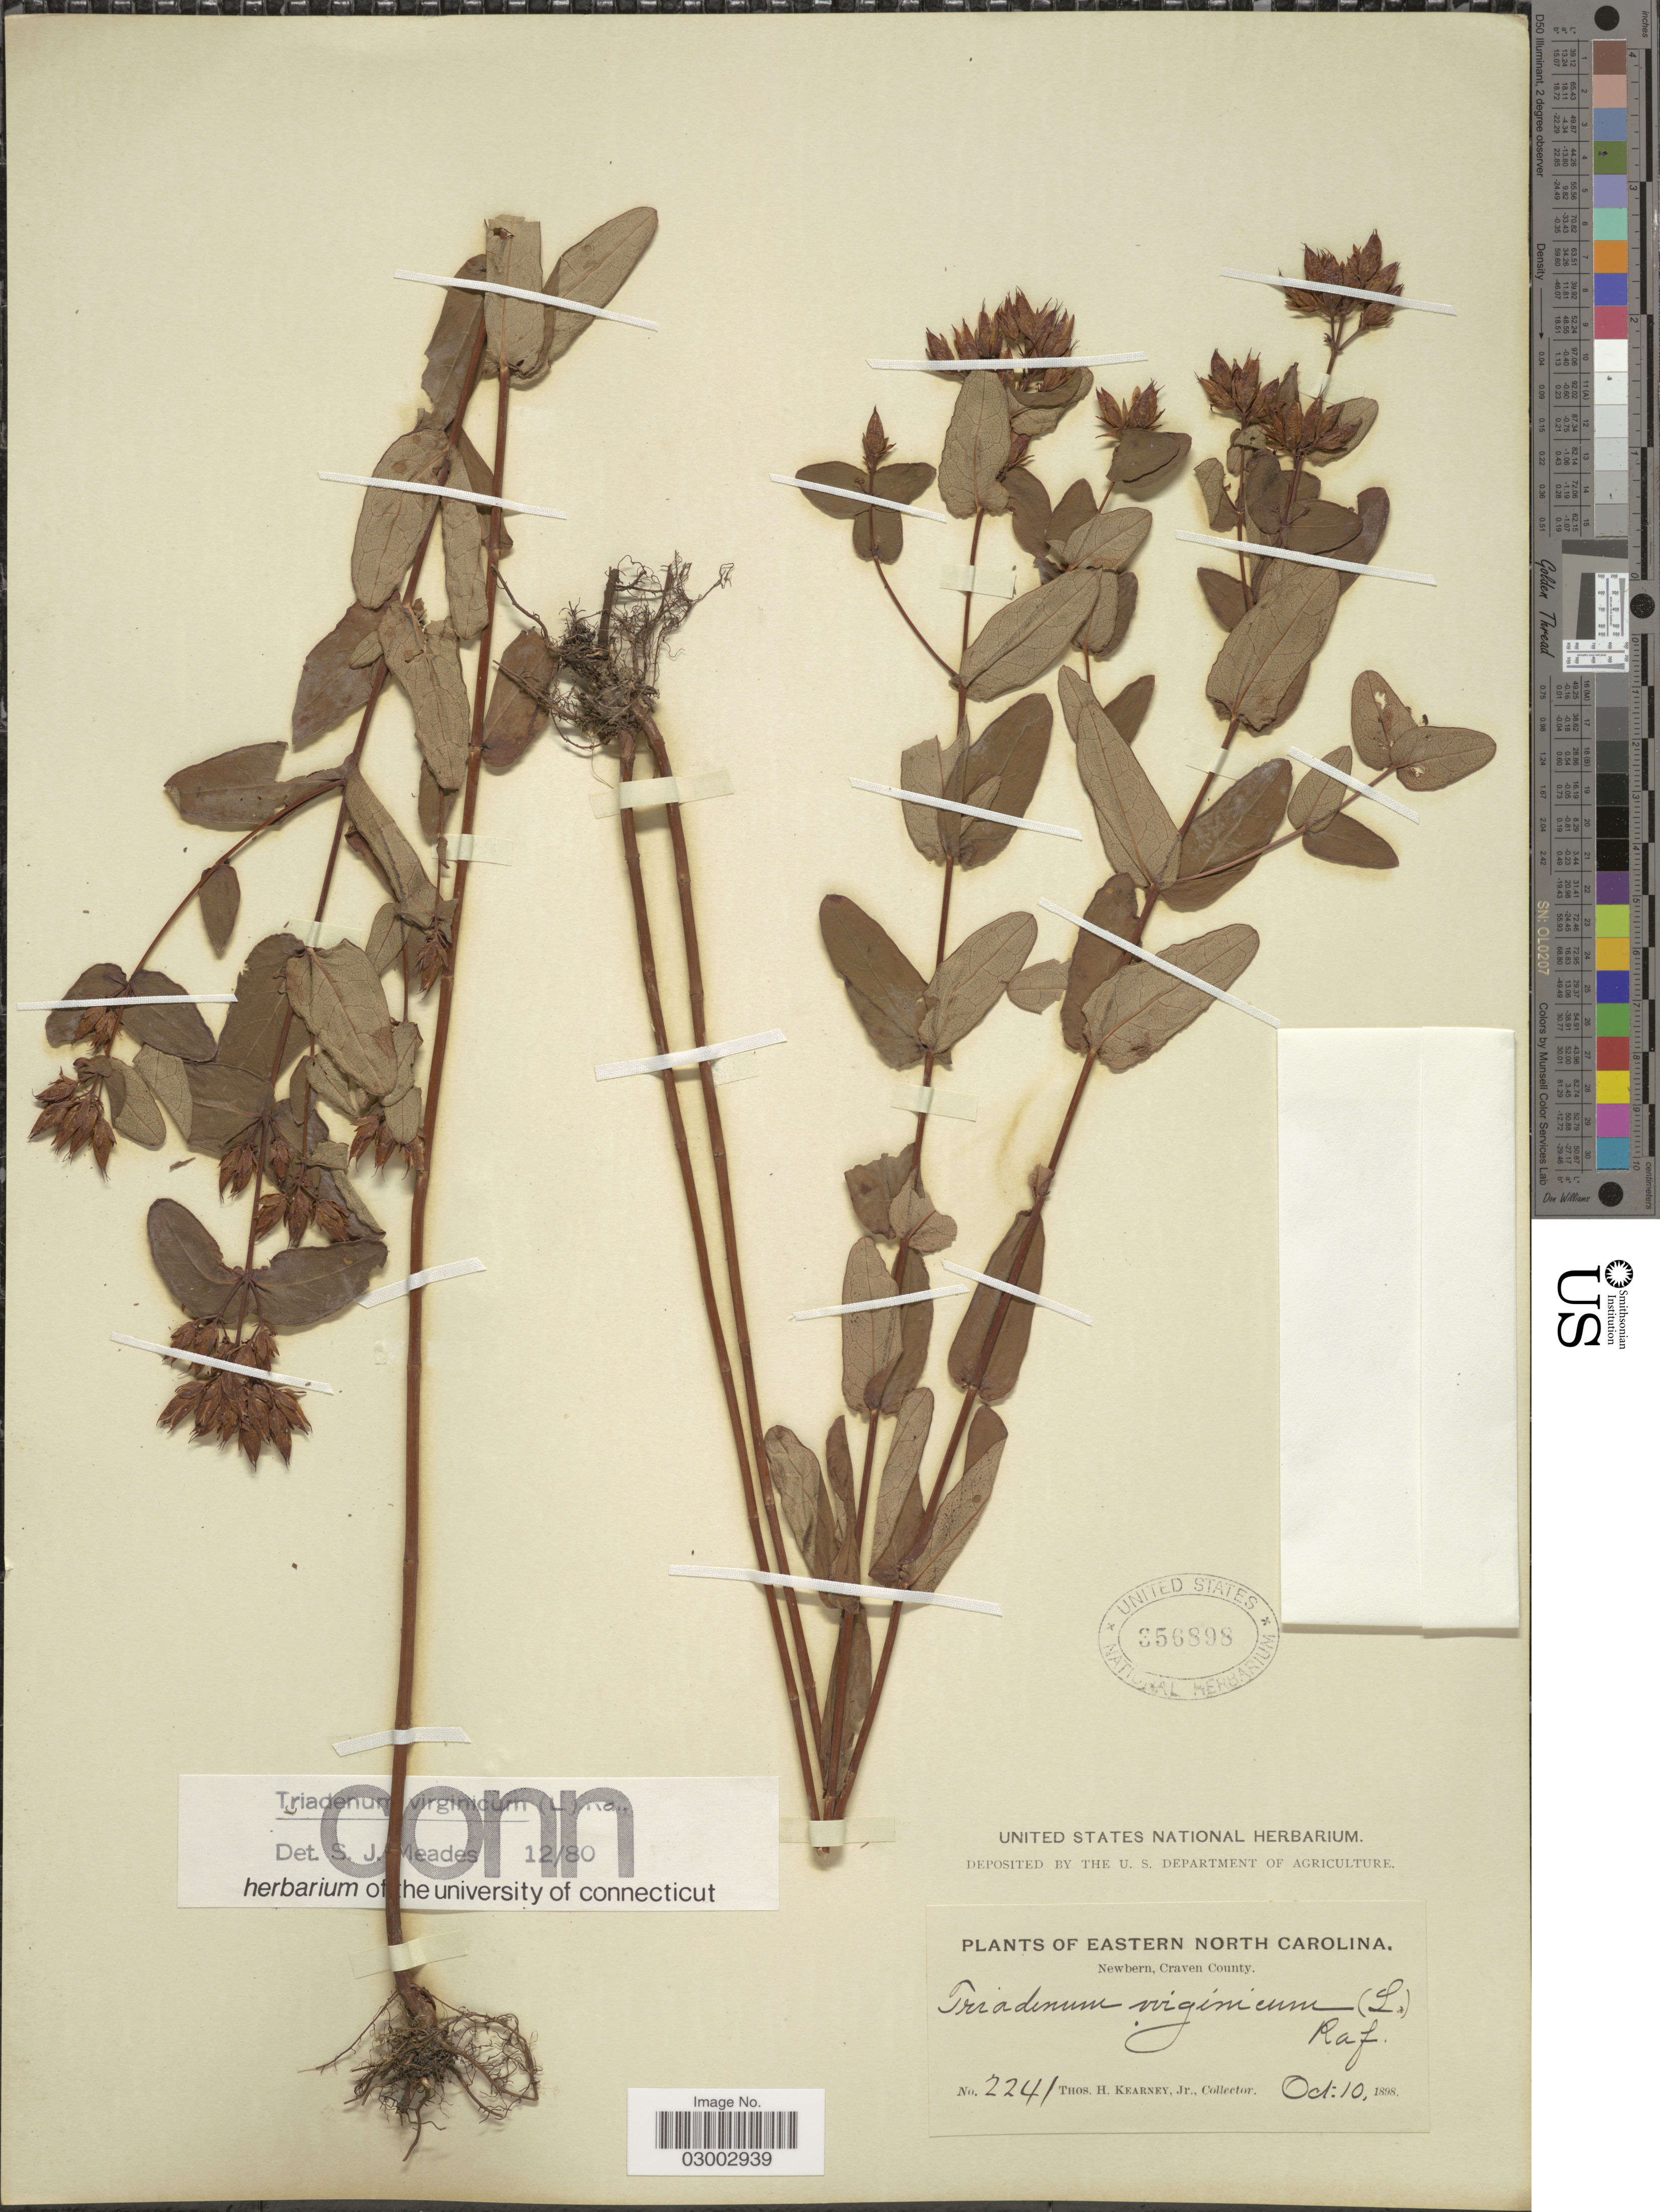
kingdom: Plantae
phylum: Tracheophyta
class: Magnoliopsida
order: Malpighiales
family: Hypericaceae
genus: Hypericum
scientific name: Hypericum virginicum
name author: L.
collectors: T. H. Kearney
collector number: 2241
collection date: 1898-10-10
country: United States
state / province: North Carolina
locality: Eastern North Carolina. Newbern, Craven County.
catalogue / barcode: US 356898